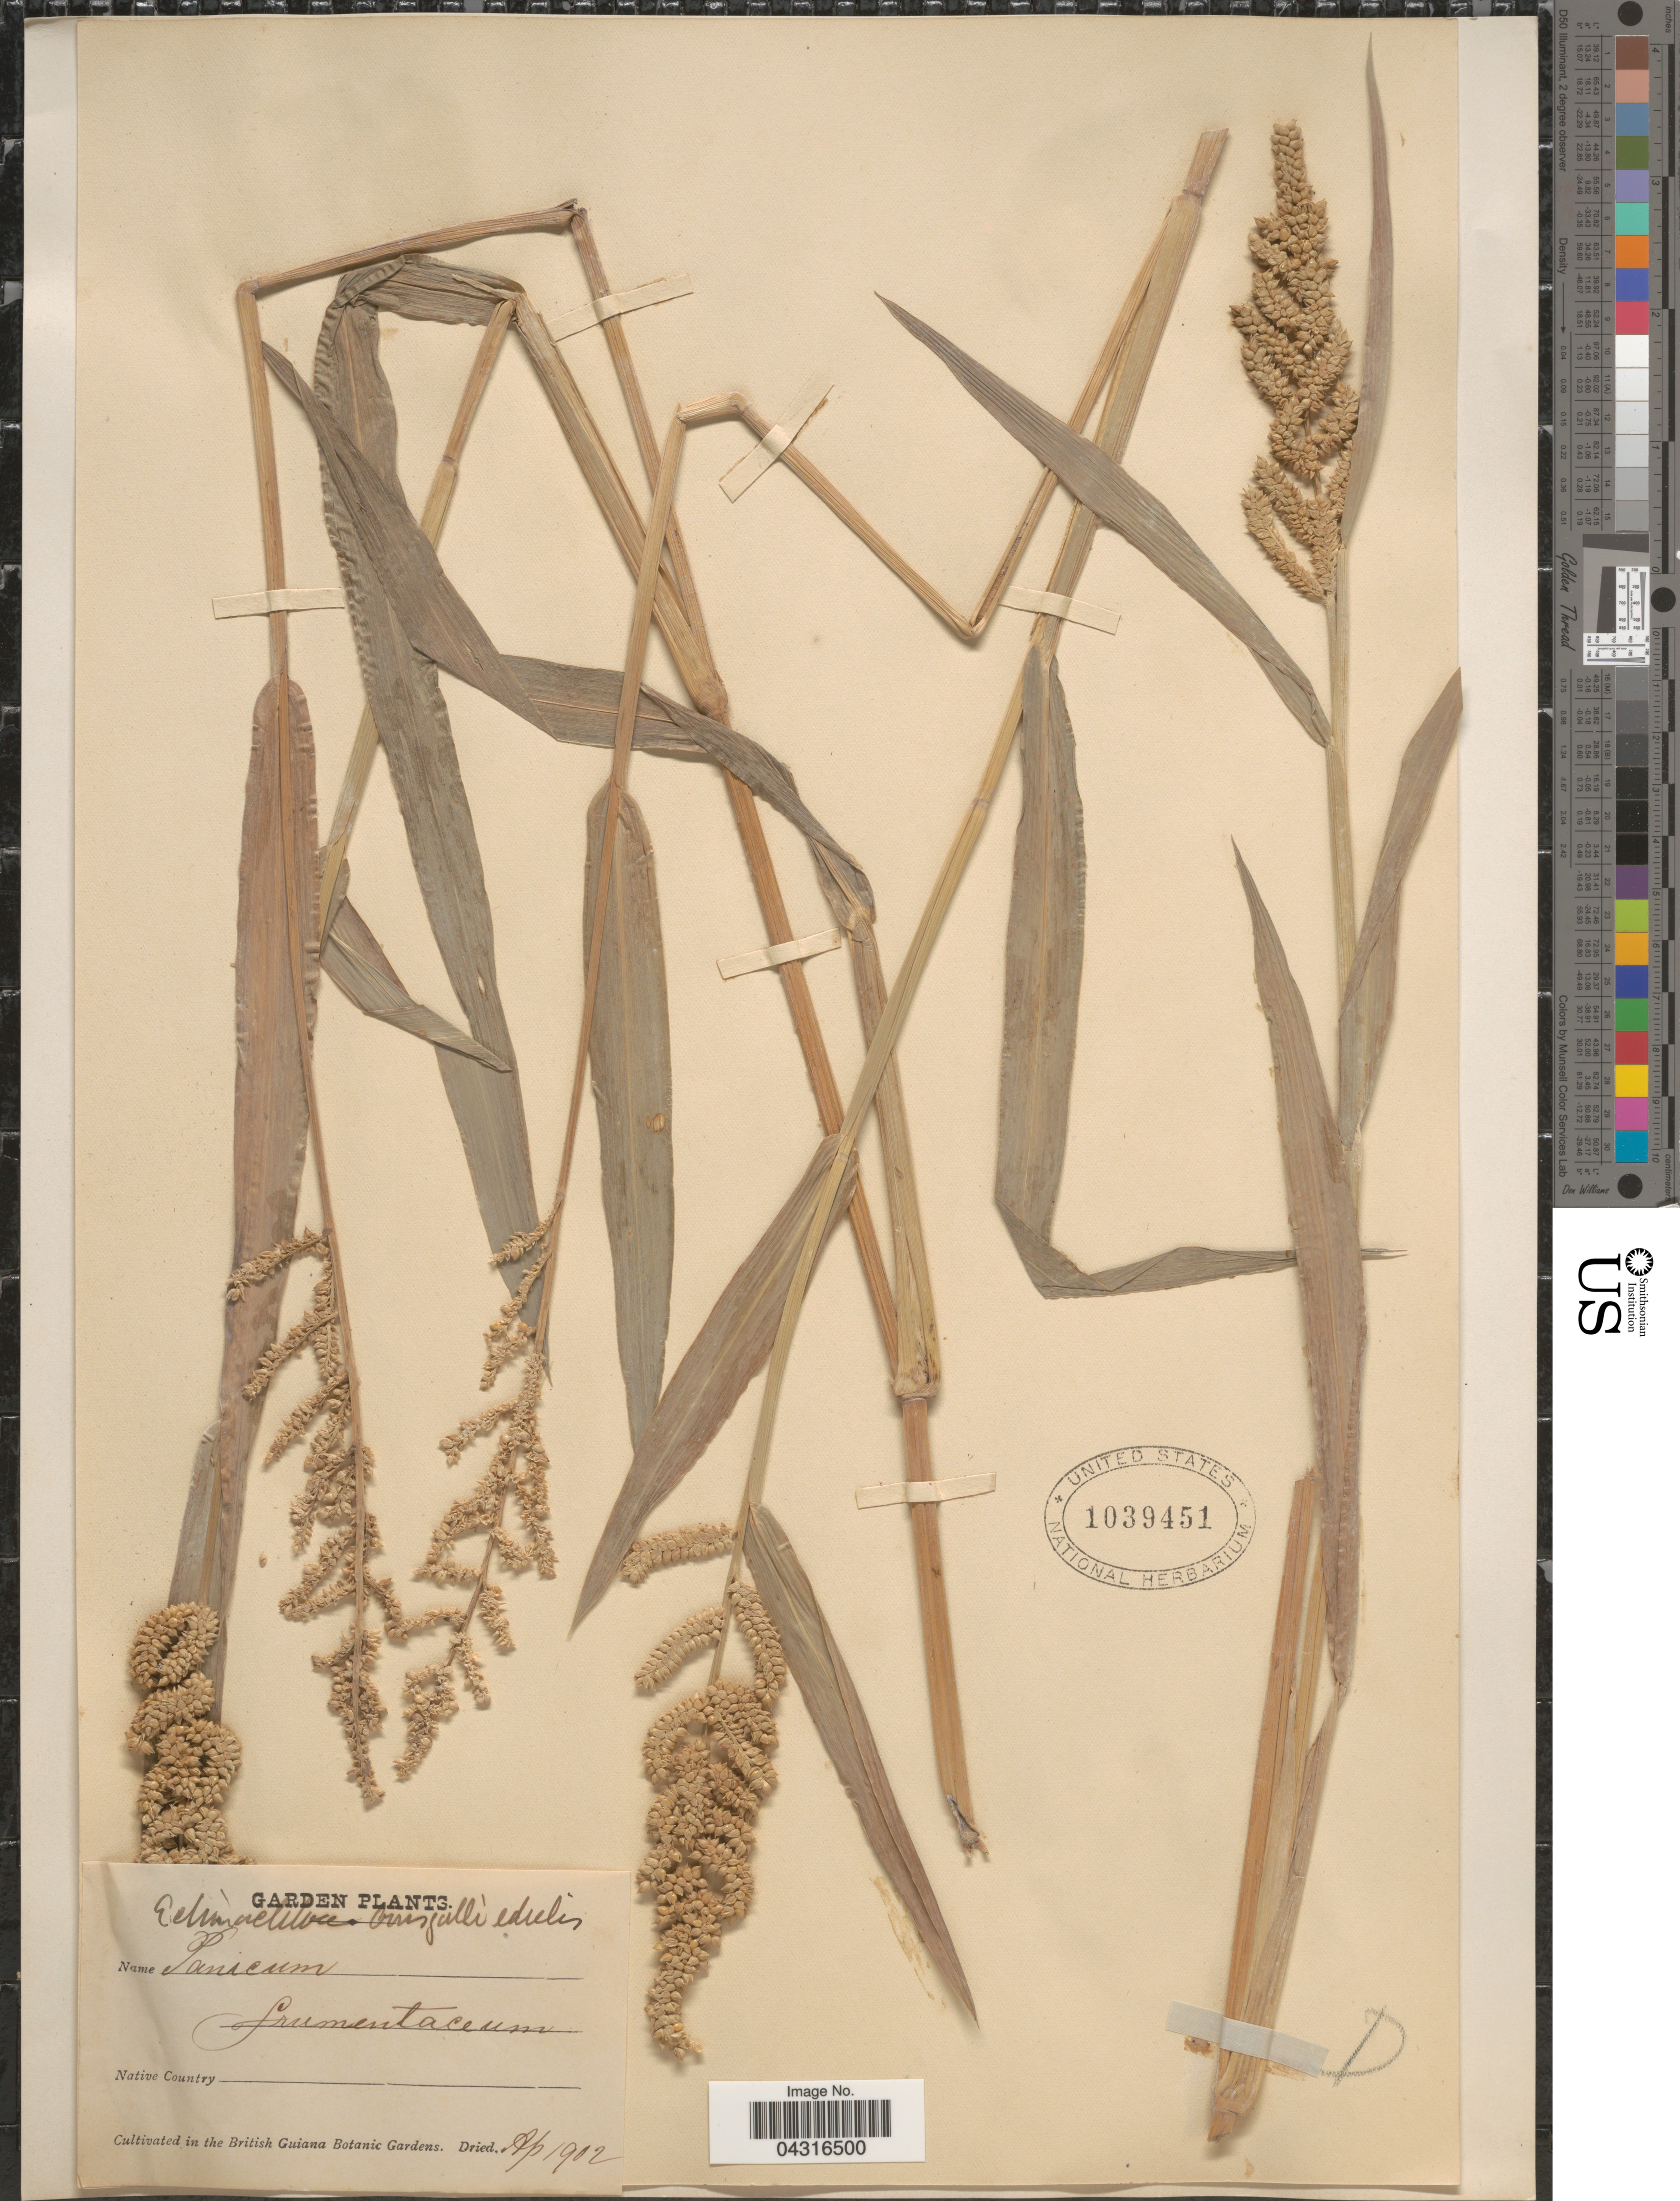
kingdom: Plantae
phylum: Tracheophyta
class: Liliopsida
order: Poales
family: Poaceae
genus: Echinochloa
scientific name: Echinochloa crus-galli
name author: (L.) P. Beauv.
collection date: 1902-04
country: Guyana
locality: In the British Guiana Botanic Gardens.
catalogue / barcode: US 1039451